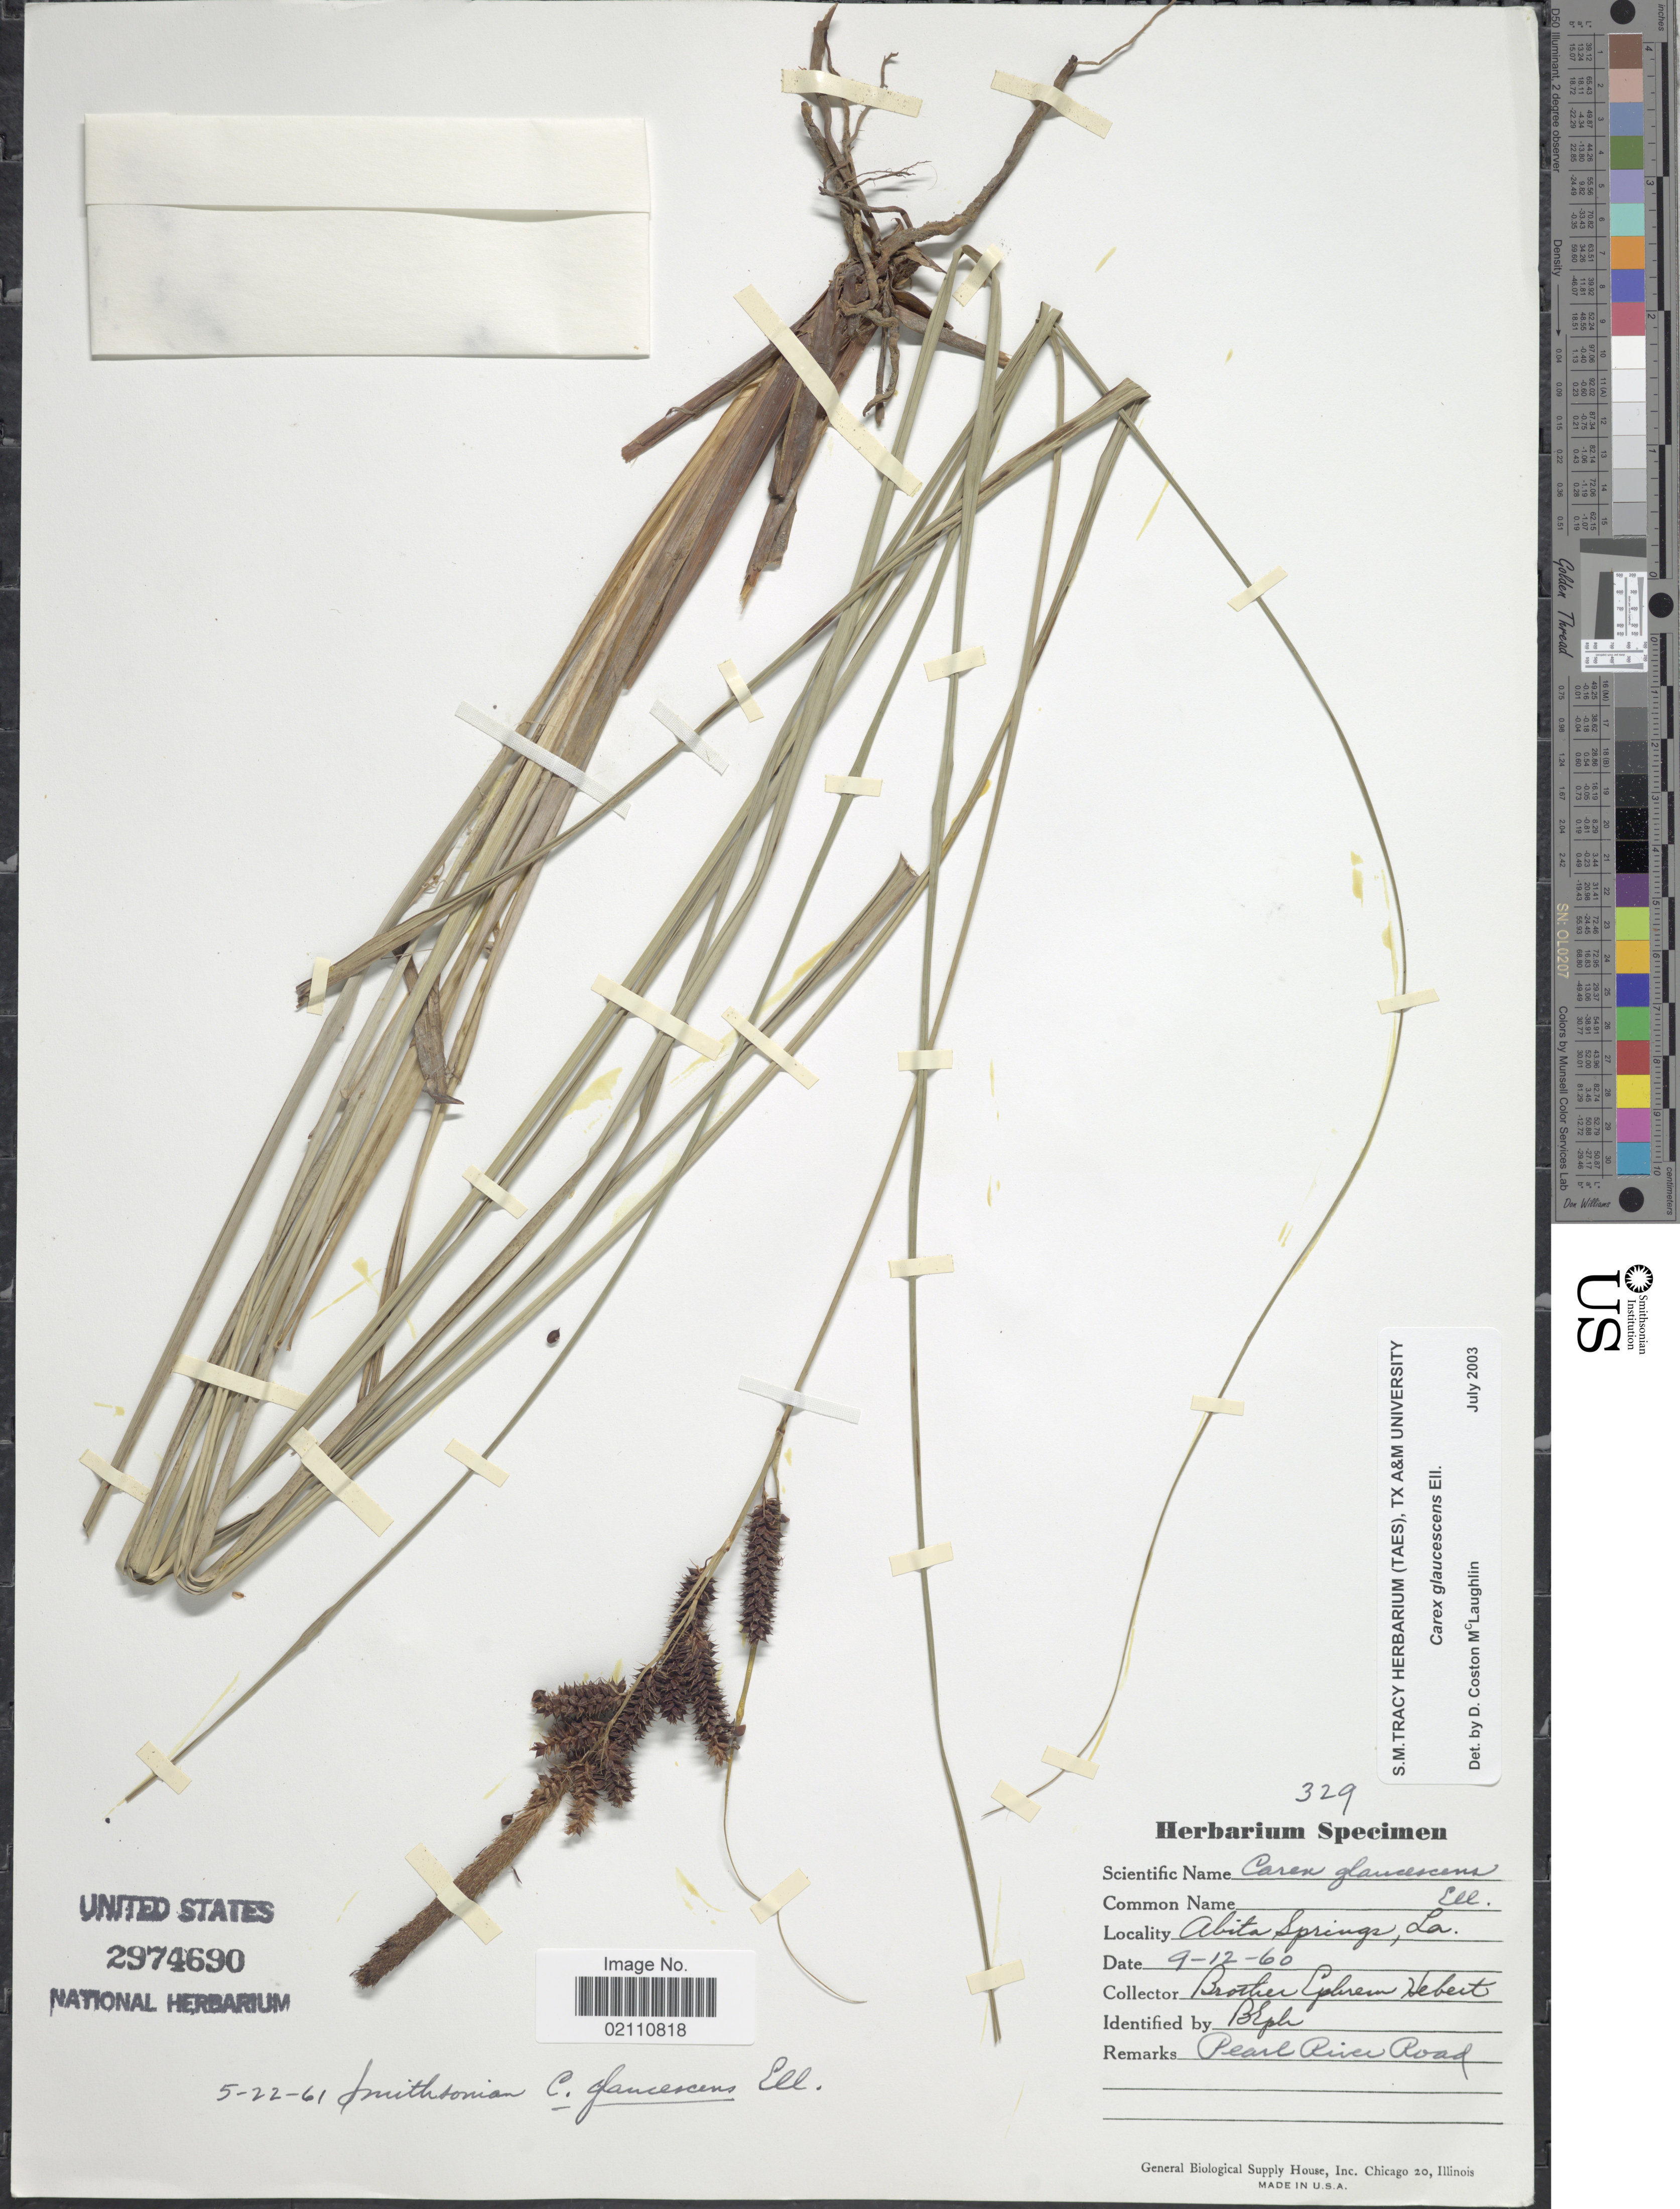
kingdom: Plantae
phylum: Tracheophyta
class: Liliopsida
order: Poales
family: Cyperaceae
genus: Carex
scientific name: Carex glaucescens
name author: Elliott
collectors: E. Hebert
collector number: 329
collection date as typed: Transcribed d/m/y: 12/9/60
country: United States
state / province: Louisiana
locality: Abita Springs, La., Pearl River Road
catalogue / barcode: US 2974690